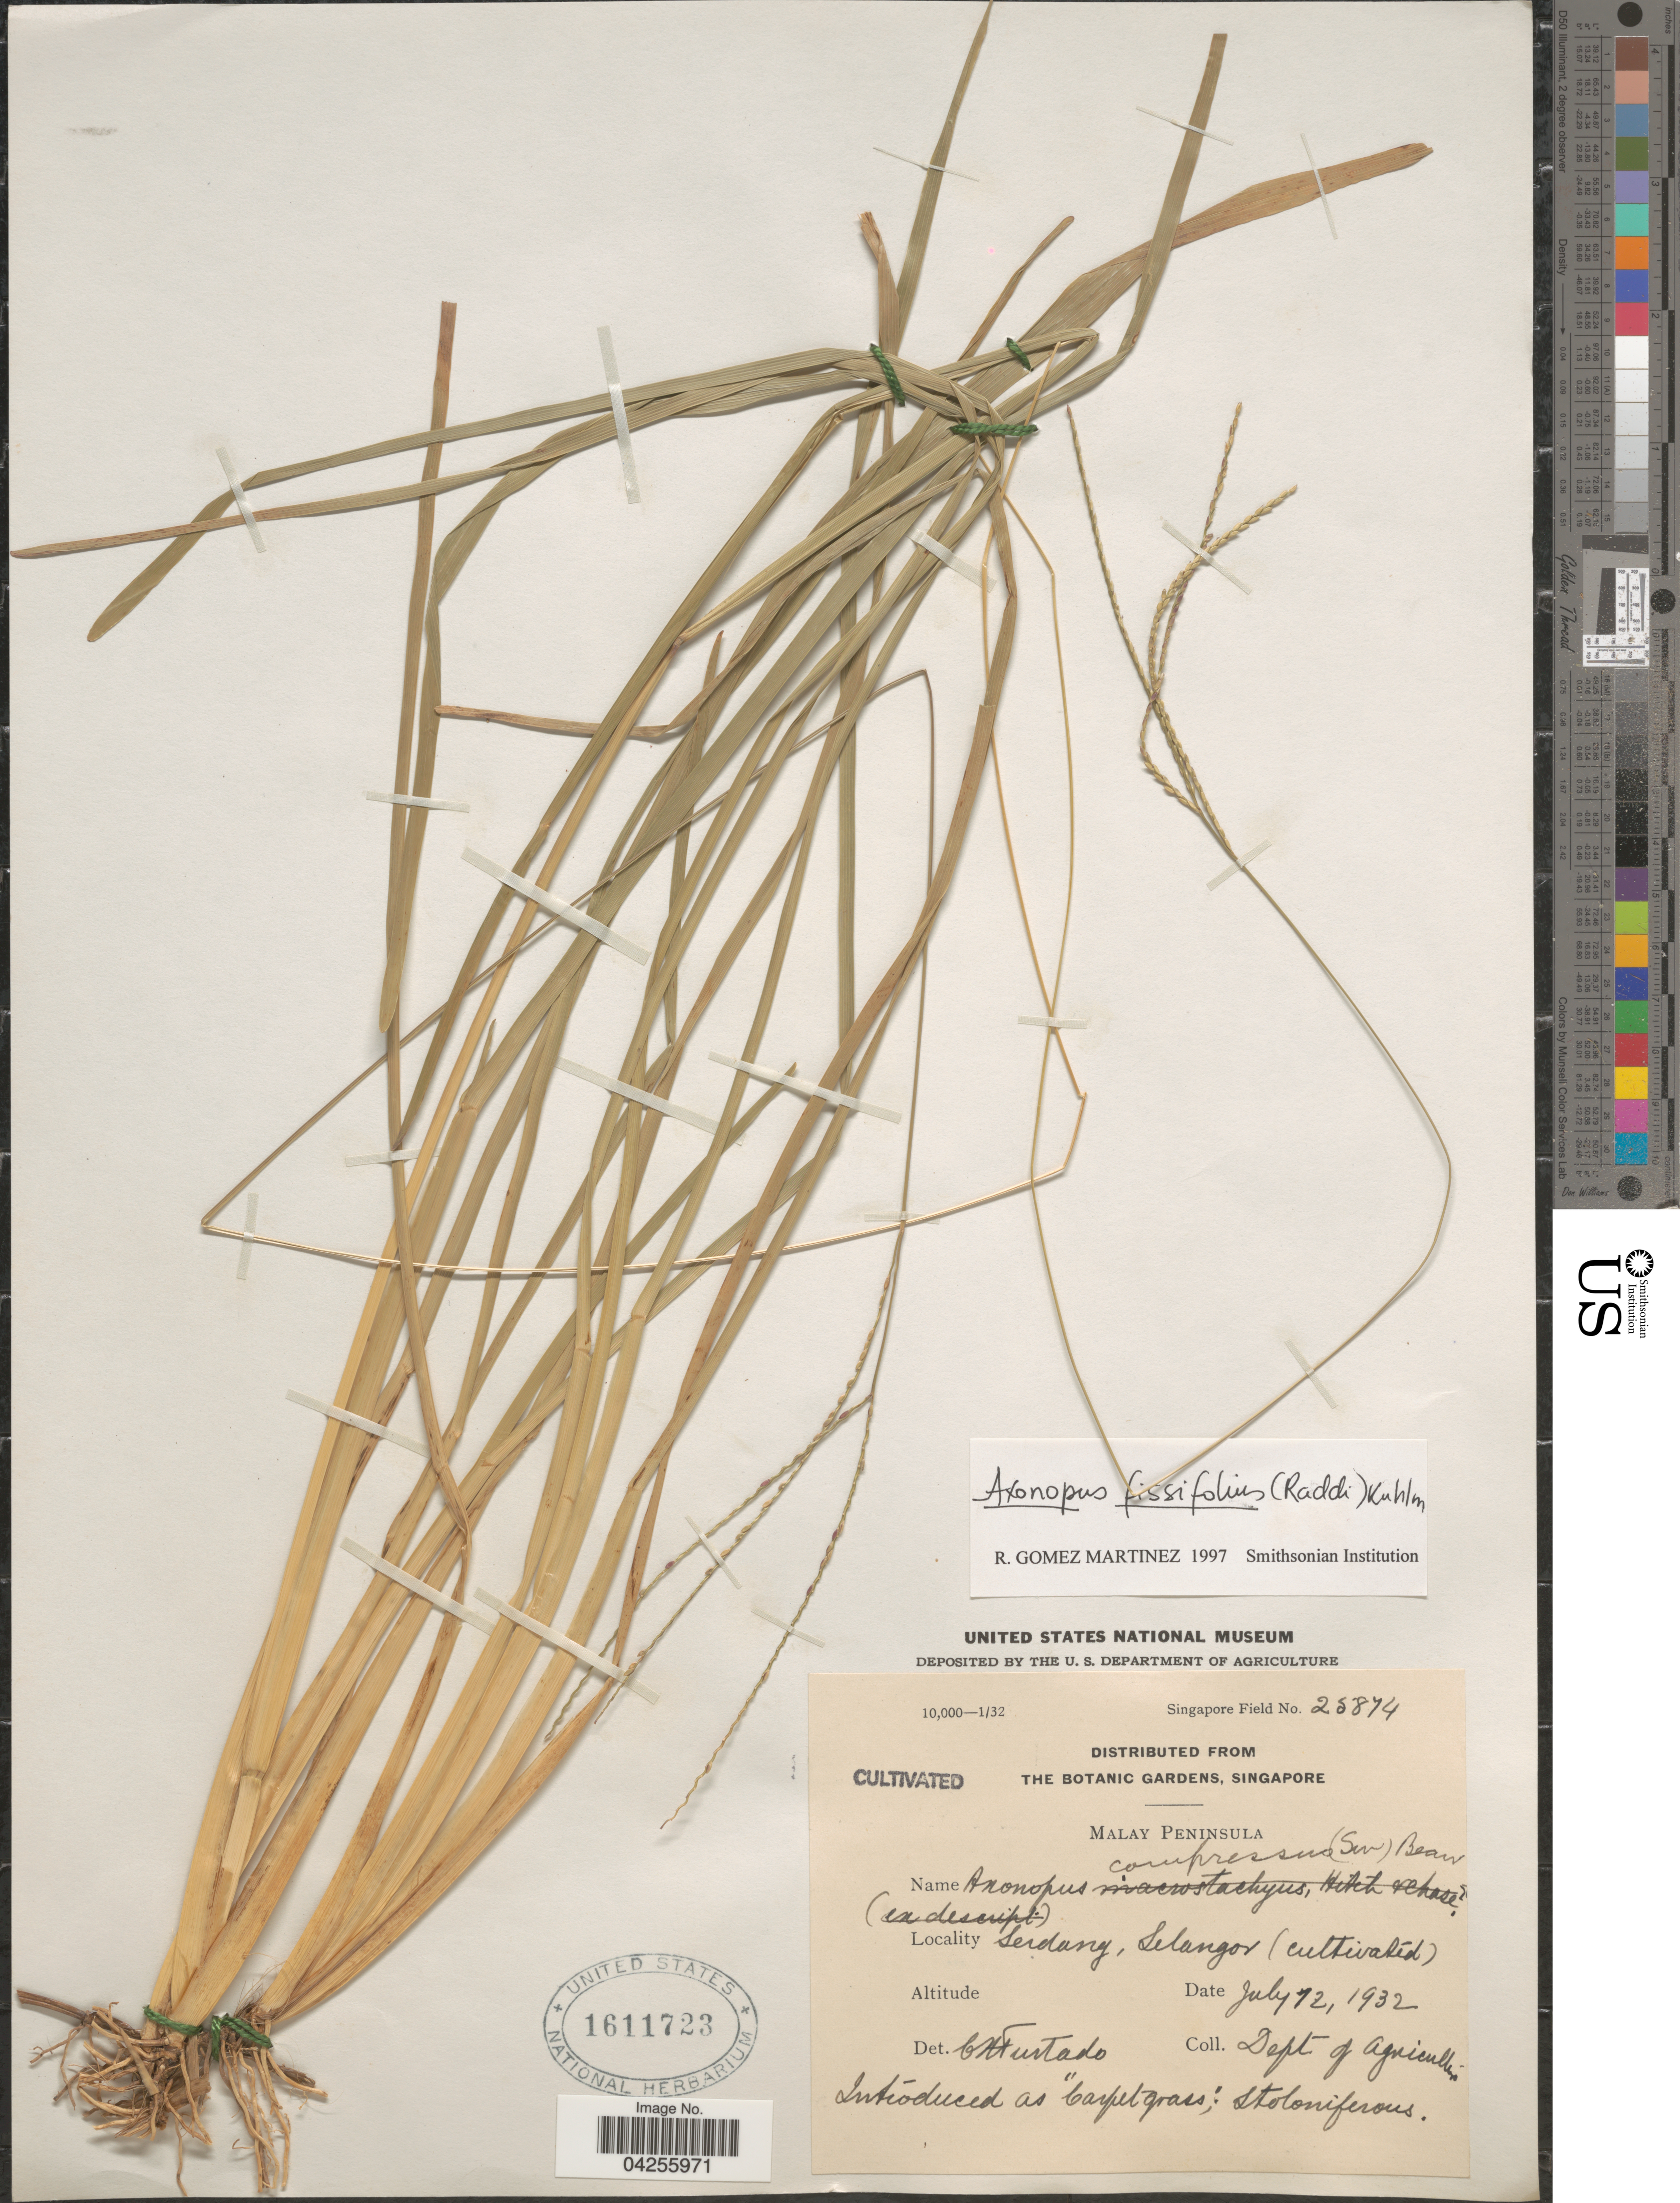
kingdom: Plantae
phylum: Tracheophyta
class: Liliopsida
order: Poales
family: Poaceae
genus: Axonopus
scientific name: Axonopus fissifolius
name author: (Raddi) Kuhlm.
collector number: Singapore Field 25874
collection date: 1932-07-12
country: Malaysia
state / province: Selangor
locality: Malay Peninsula. Serdang, (cultivated).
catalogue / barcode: US 1611723